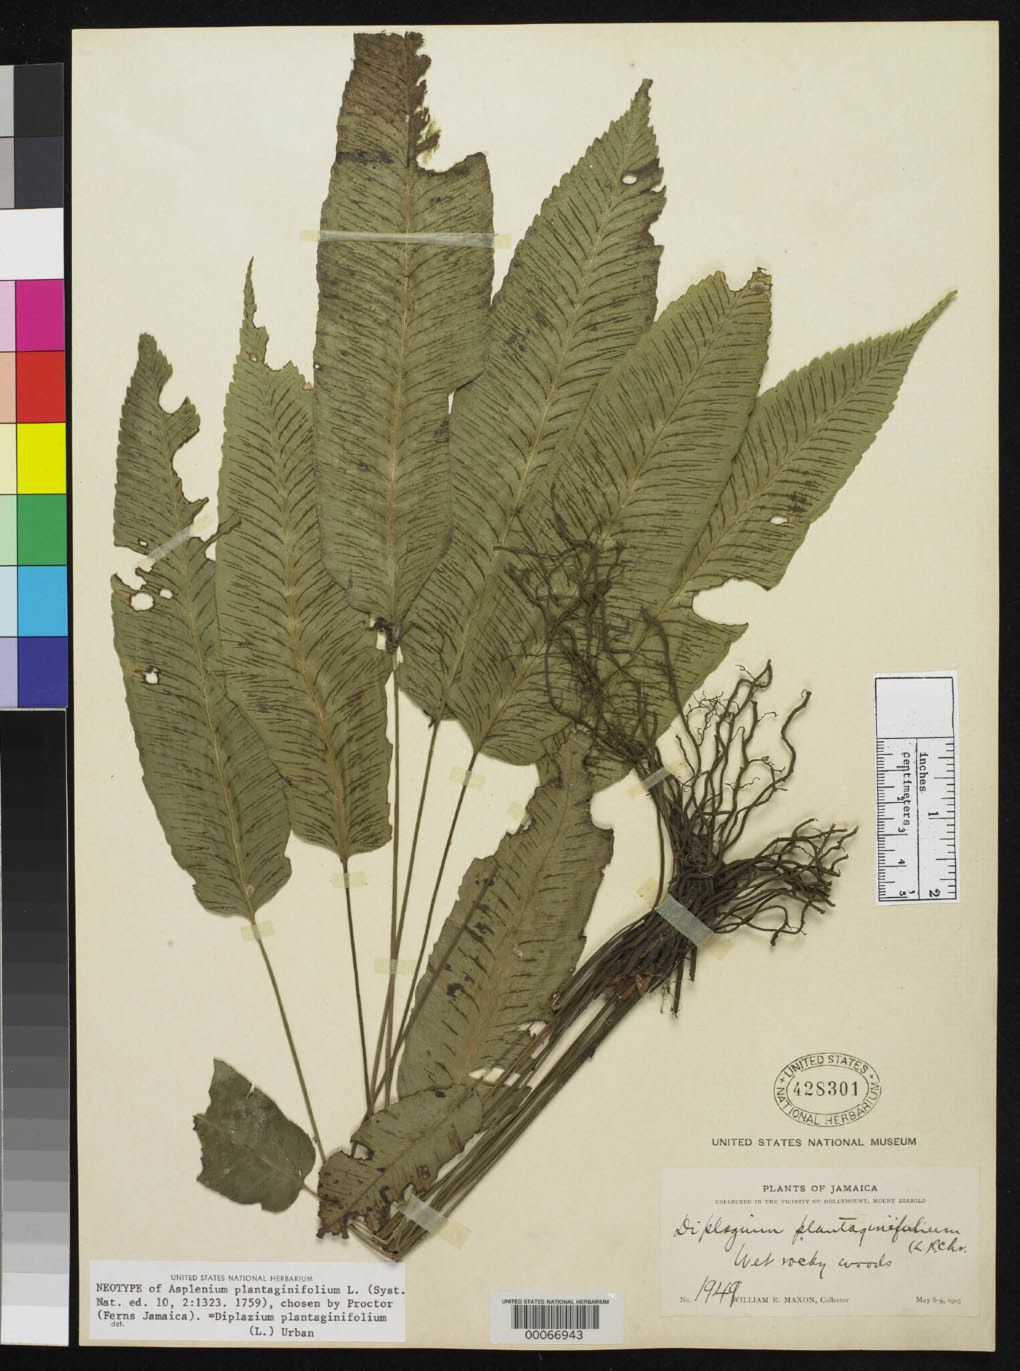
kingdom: Plantae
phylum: Tracheophyta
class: Polypodiopsida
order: Polypodiales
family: Aspleniaceae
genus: Asplenium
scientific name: Asplenium plantaginifolium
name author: L.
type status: Neotype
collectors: W. R. Maxon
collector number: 1949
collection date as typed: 08 May 1903 to 09 May 1903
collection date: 1903-05-08/1903-05-09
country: Jamaica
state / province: Saint Catherine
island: Greater Antilles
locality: Mt. Diablo, vicinity of Hollymount.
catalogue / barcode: US 428301